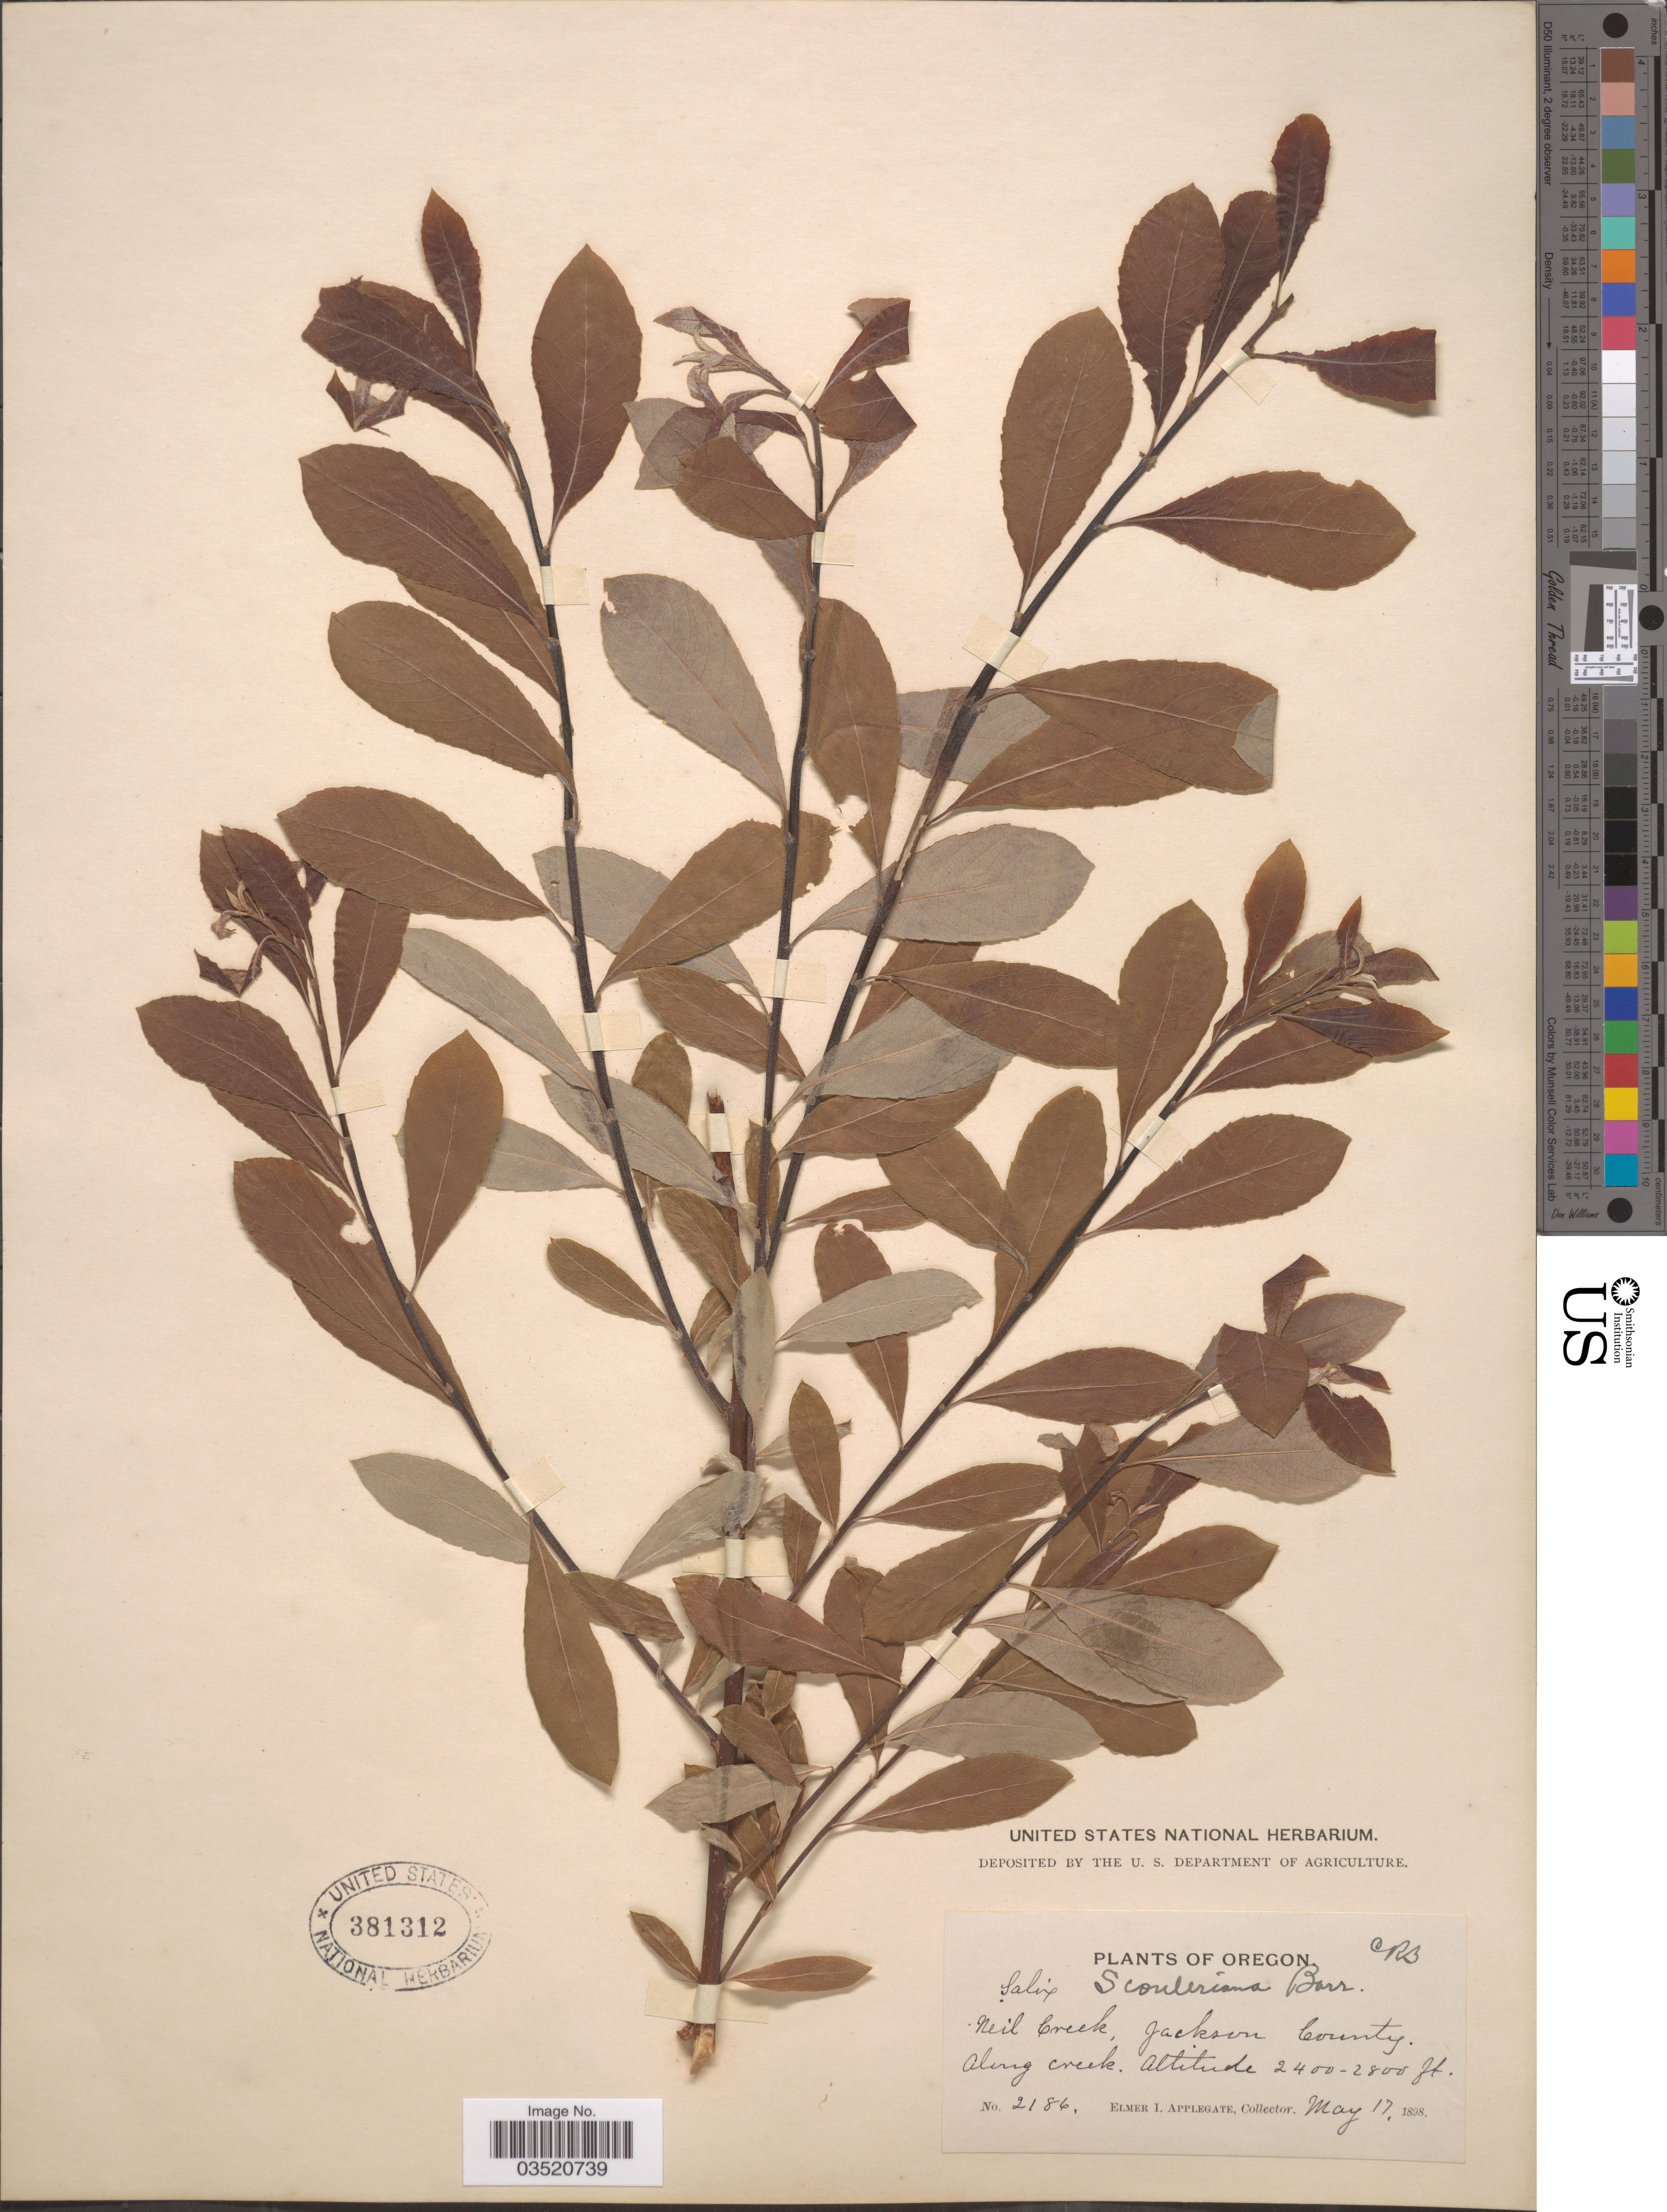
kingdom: Plantae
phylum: Tracheophyta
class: Magnoliopsida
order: Malpighiales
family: Salicaceae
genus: Salix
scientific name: Salix scouleriana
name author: Barratt ex Hook.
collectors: E. I. Applegate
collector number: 2186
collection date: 1898-05-17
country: United States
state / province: Oregon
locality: Neil Creek, Jackson County.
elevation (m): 732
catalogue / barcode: US 381312